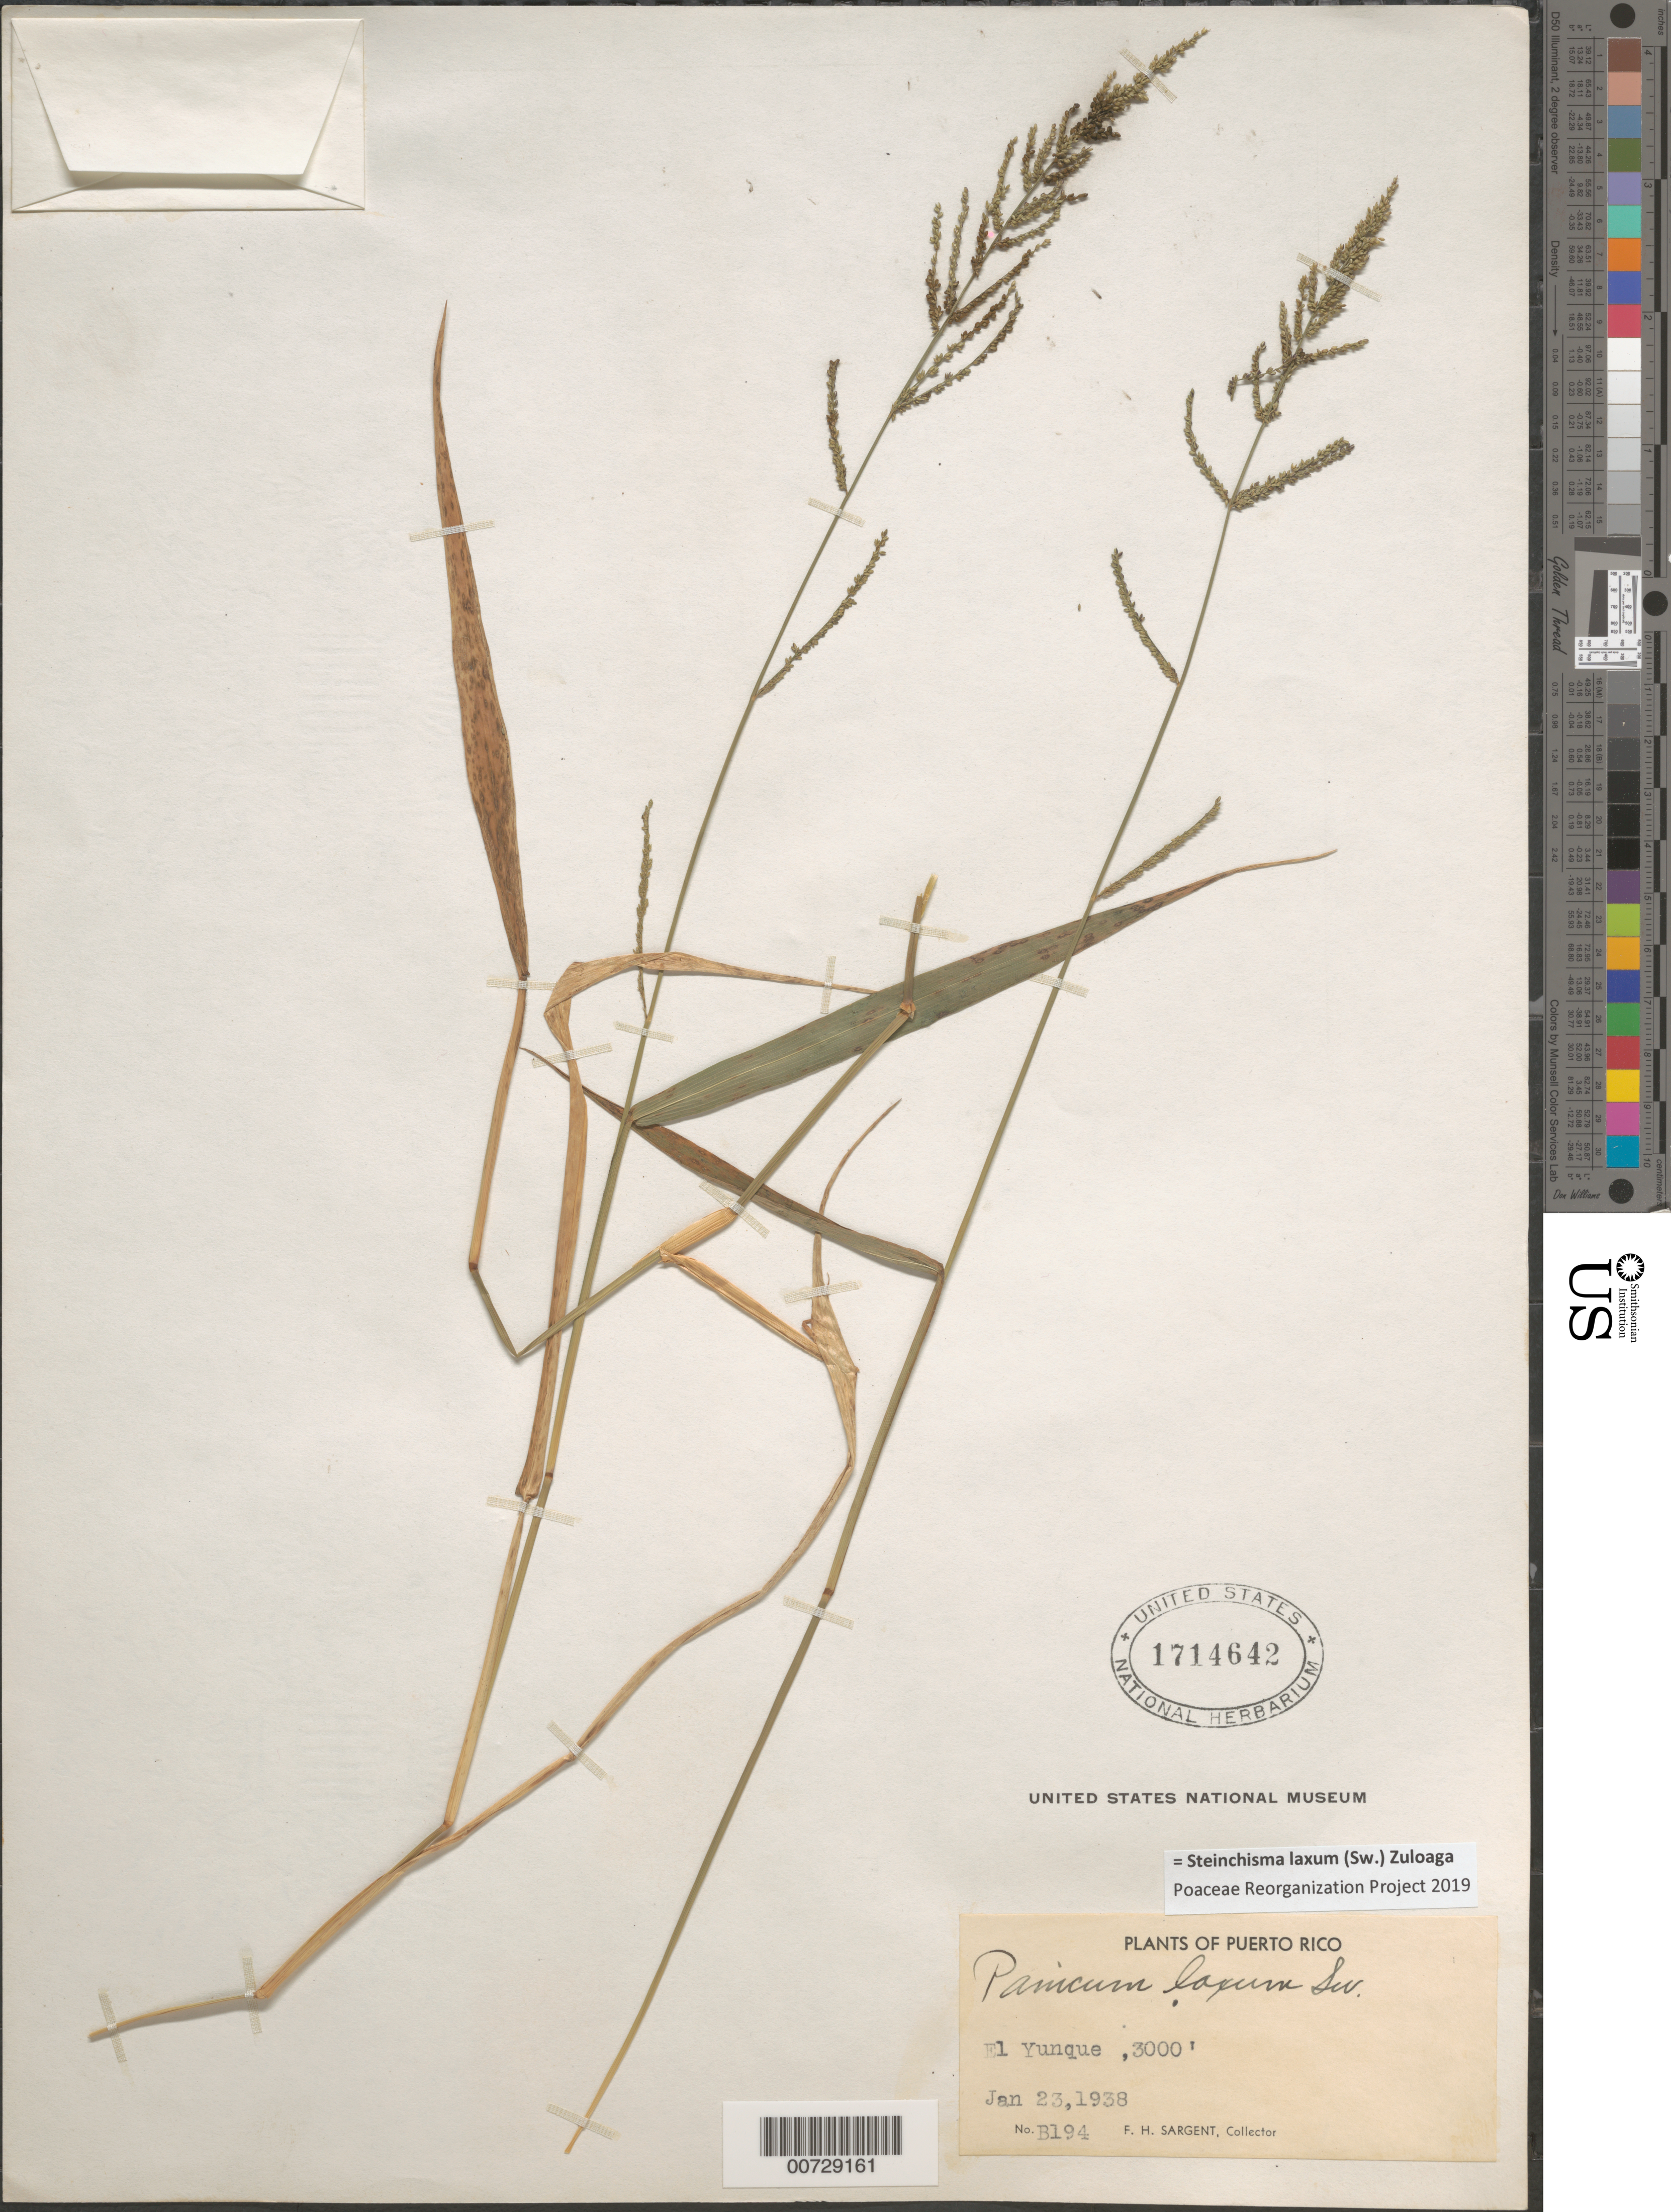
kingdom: Plantae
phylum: Tracheophyta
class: Liliopsida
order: Poales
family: Poaceae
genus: Steinchisma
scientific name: Steinchisma laxum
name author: (Sw.) Zuloaga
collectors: F. H. Sargent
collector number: B194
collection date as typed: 23 Jan 1938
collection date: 1938-01-23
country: Puerto Rico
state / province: Río Grande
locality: El Yunque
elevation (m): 914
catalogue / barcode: US 1714642